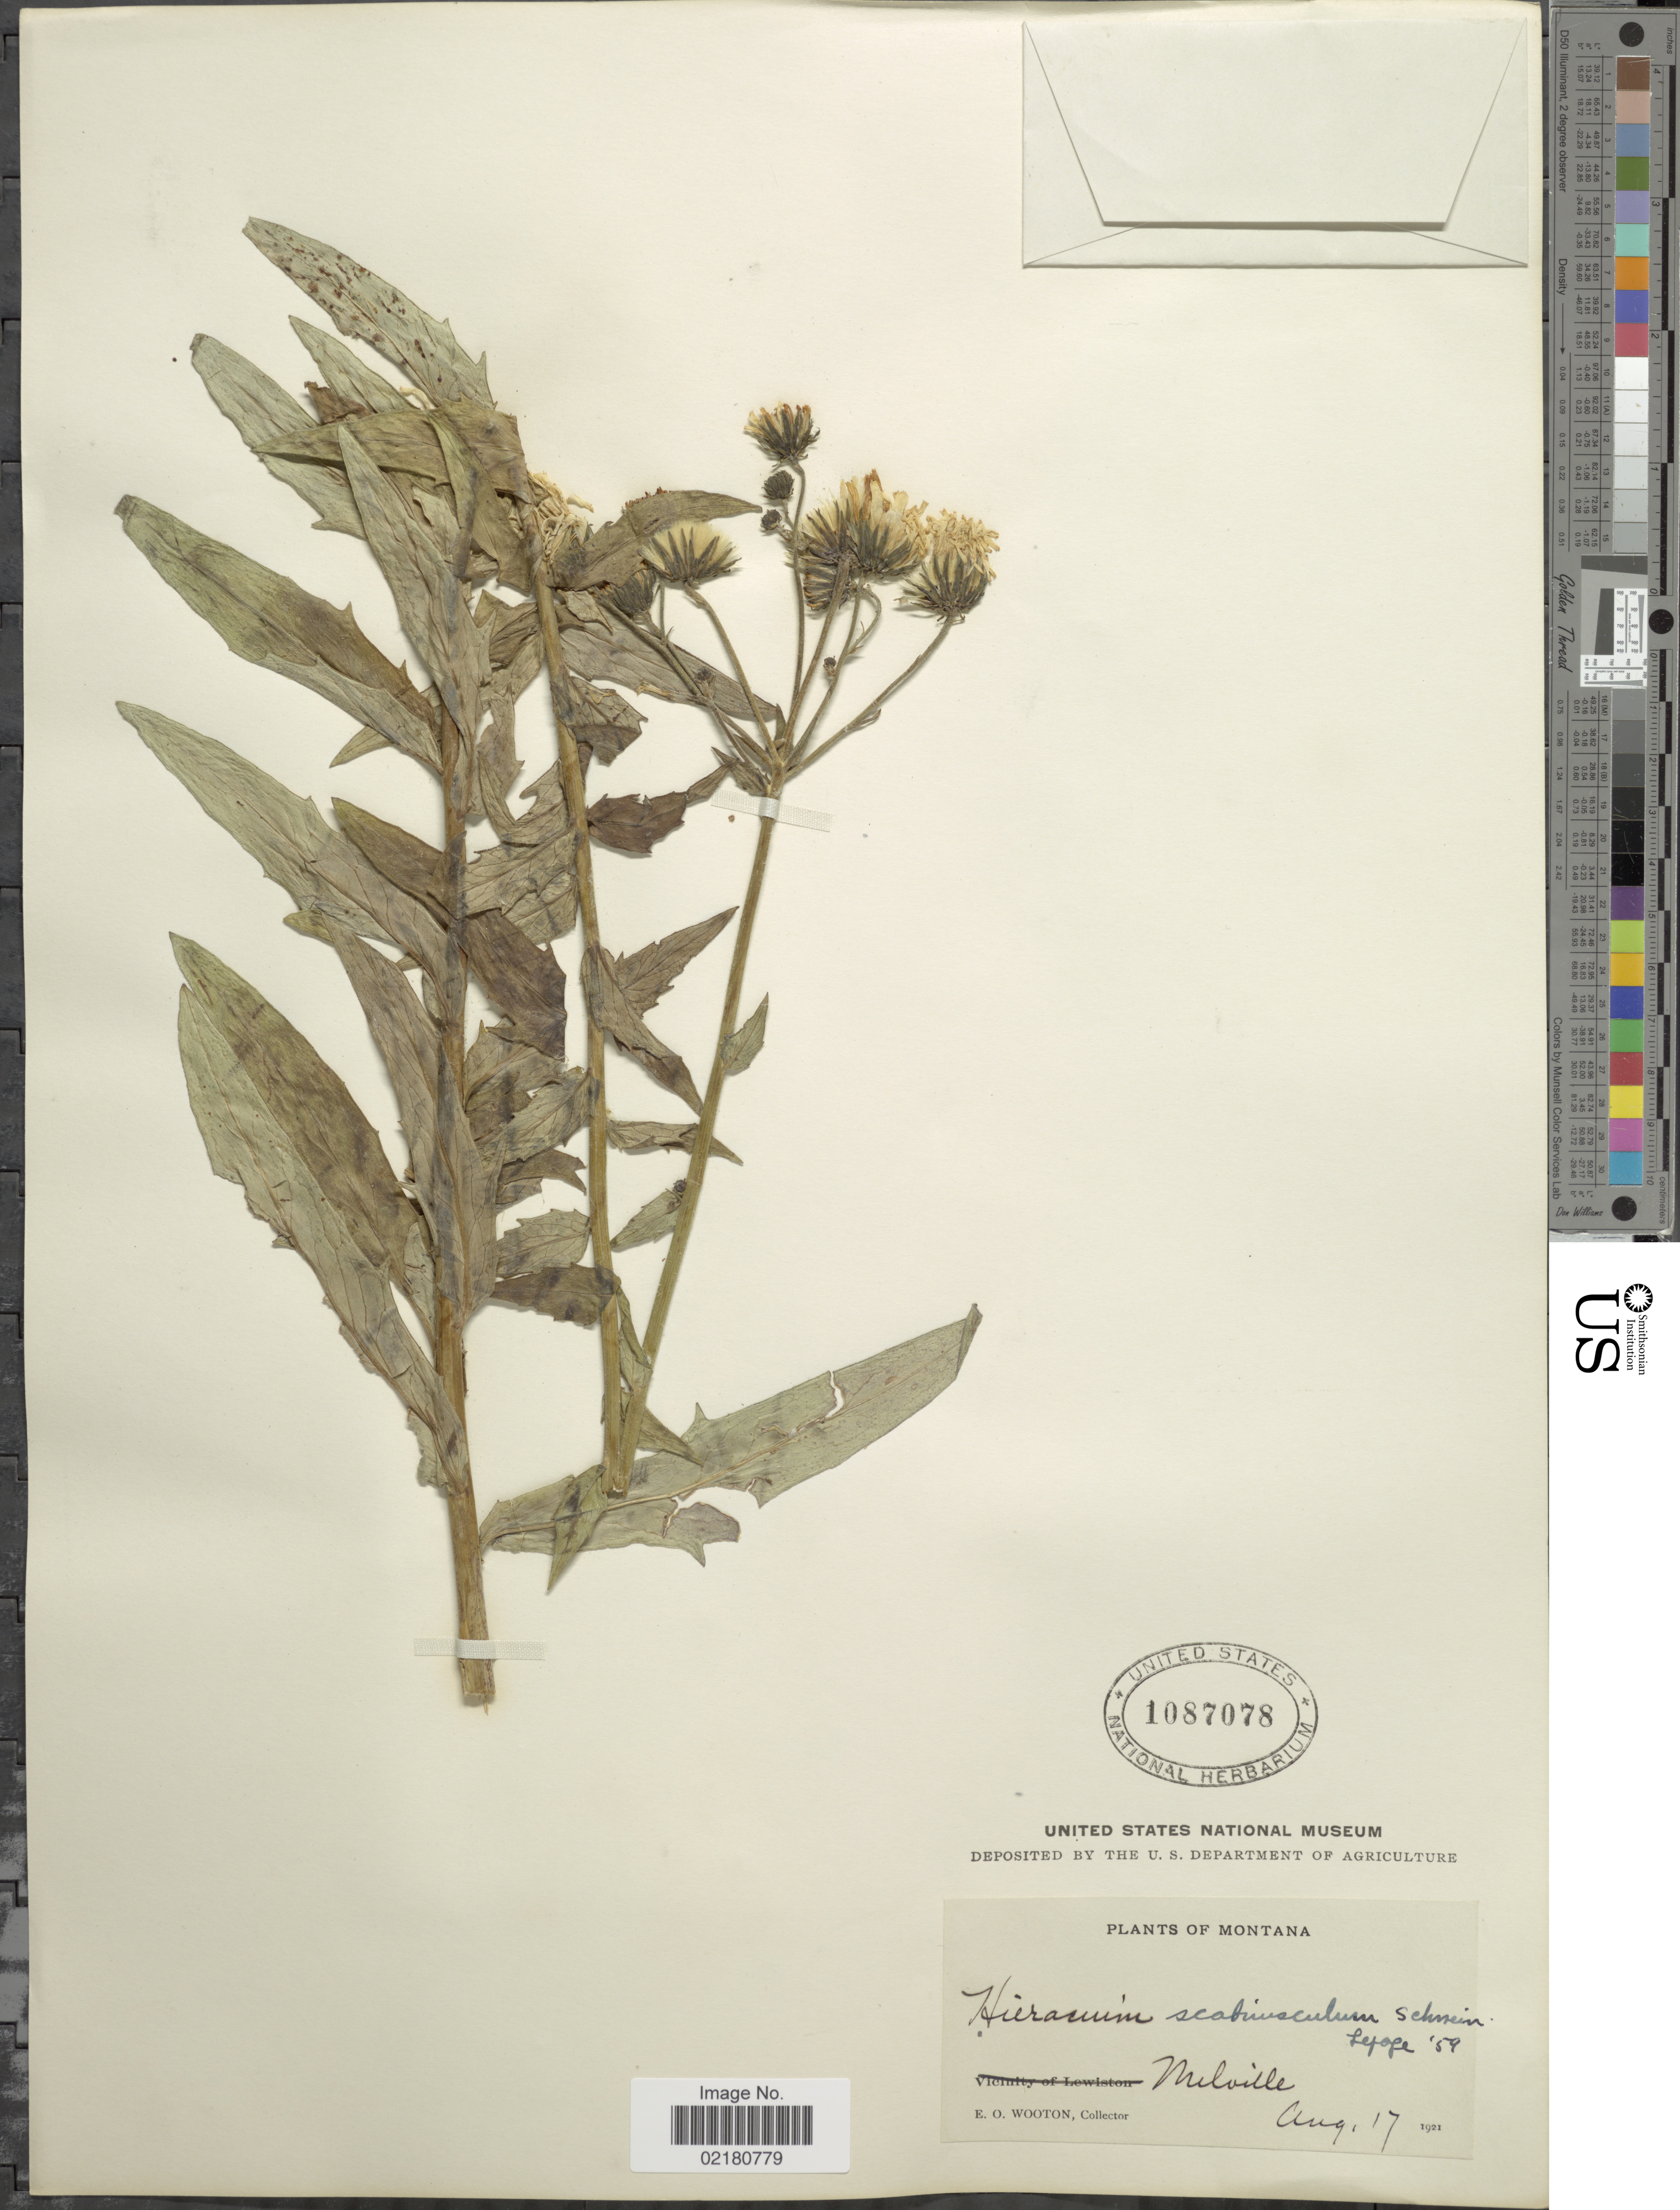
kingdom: Plantae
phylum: Tracheophyta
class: Magnoliopsida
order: Asterales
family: Asteraceae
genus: Hieracium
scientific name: Hieracium umbellatum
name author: L.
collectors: E. O. Wooton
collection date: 1921-08-17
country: United States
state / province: Montana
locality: Montana, Melville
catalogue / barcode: US 1087078